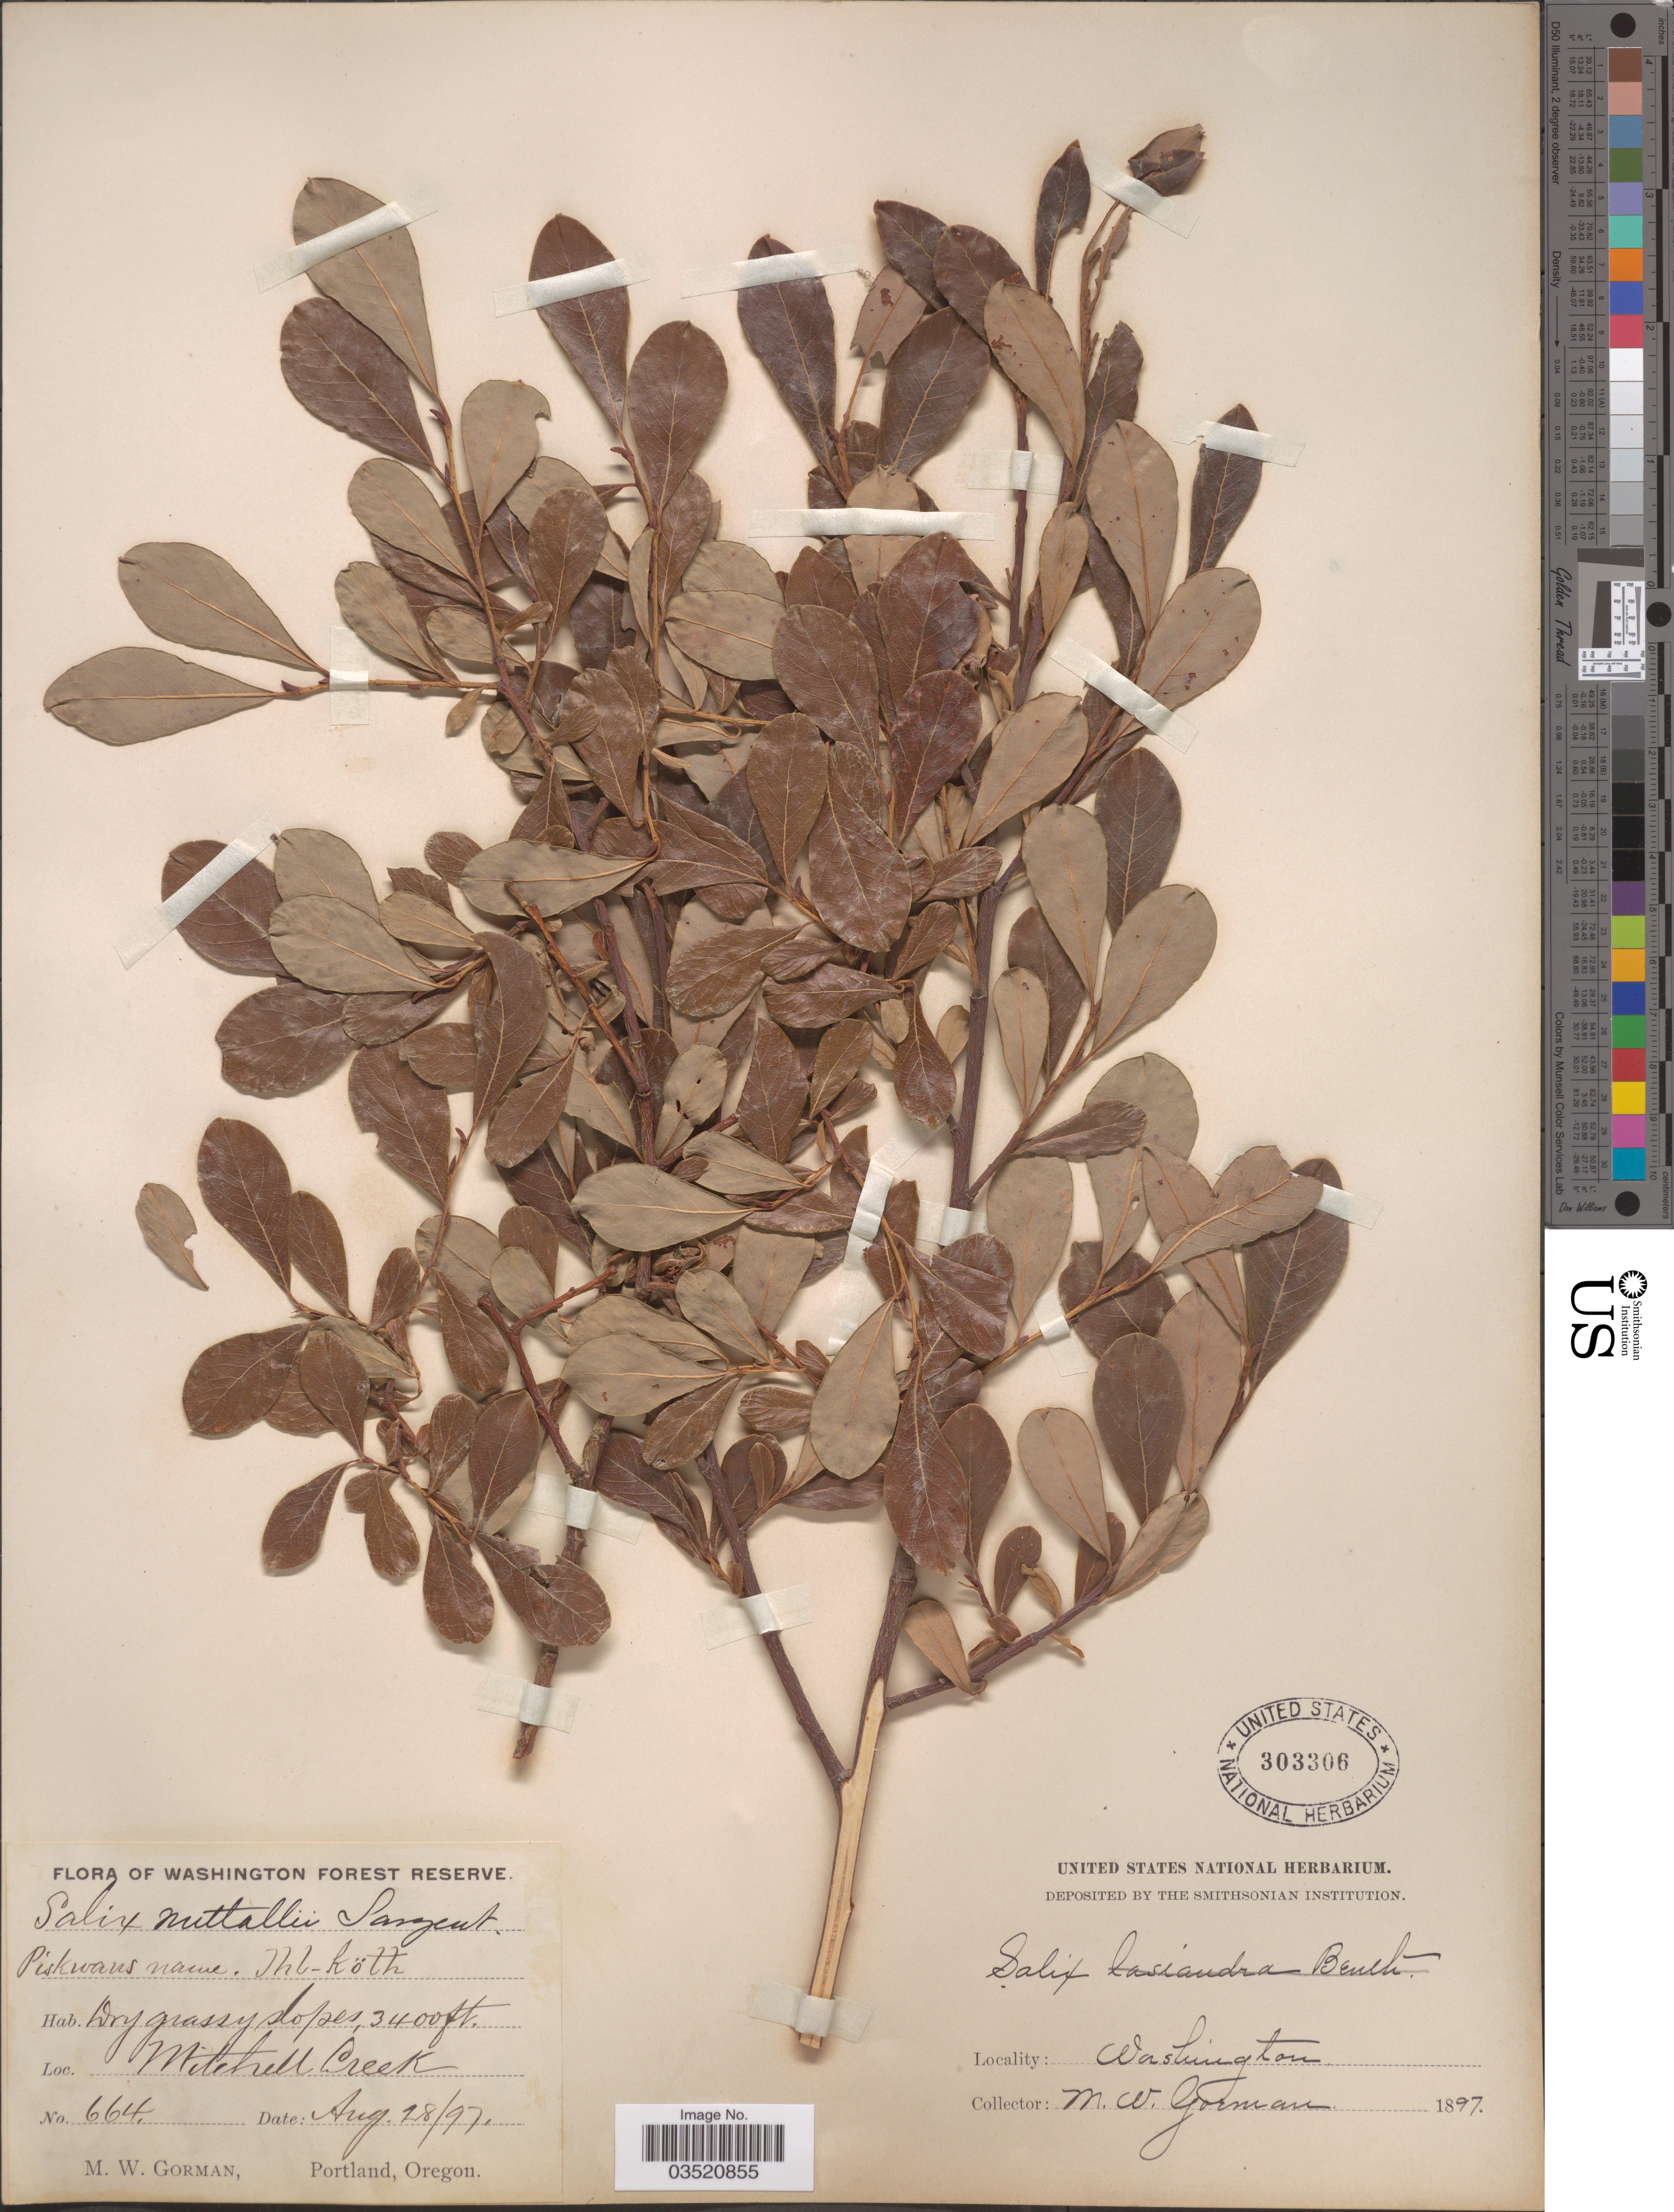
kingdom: Plantae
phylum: Tracheophyta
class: Magnoliopsida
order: Malpighiales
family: Salicaceae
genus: Salix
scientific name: Salix scouleriana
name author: Barratt ex Hook.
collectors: M. W. Gorman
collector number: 664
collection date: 1897-08-28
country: United States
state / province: Washington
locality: Mitchell Creek.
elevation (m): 1036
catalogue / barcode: US 303306